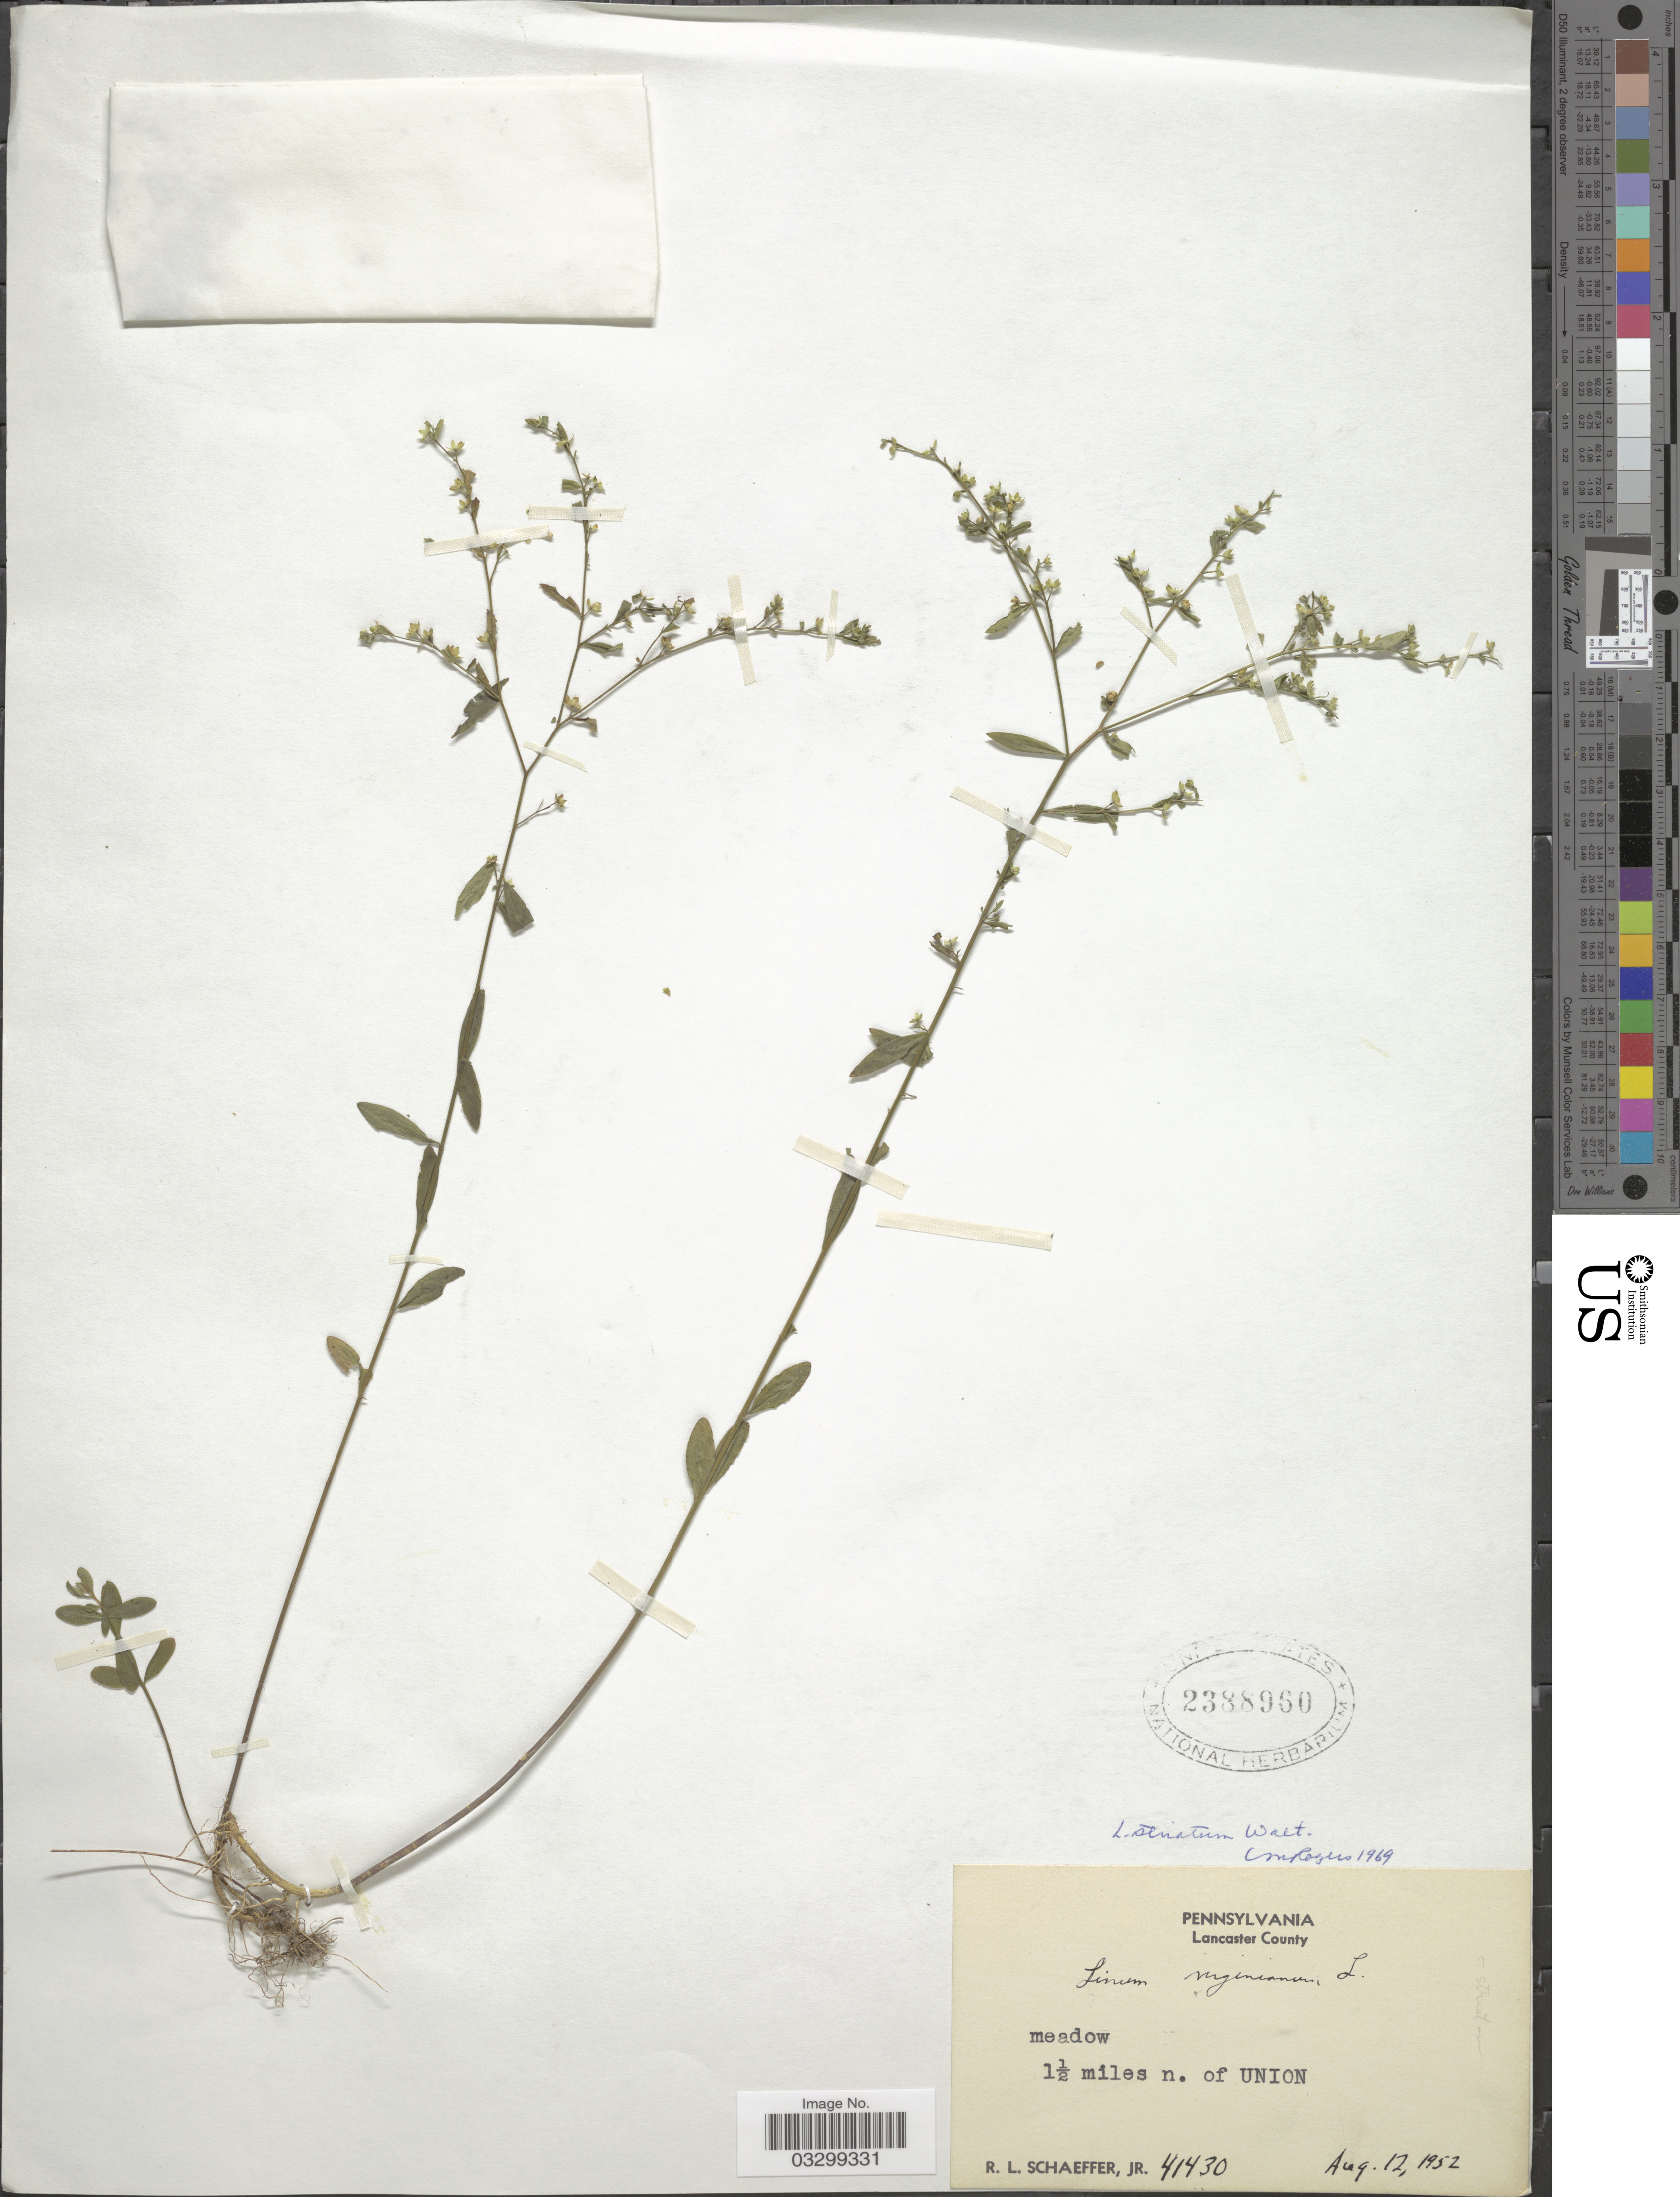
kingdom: Plantae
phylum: Tracheophyta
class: Magnoliopsida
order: Malpighiales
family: Linaceae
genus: Linum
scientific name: Linum striatum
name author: Walter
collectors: R. L. Schaeffer Jr.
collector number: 41430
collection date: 1952-08-12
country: United States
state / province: Pennsylvania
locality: Lancaster County. 1½ miles n. of Union.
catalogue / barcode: US 2388960